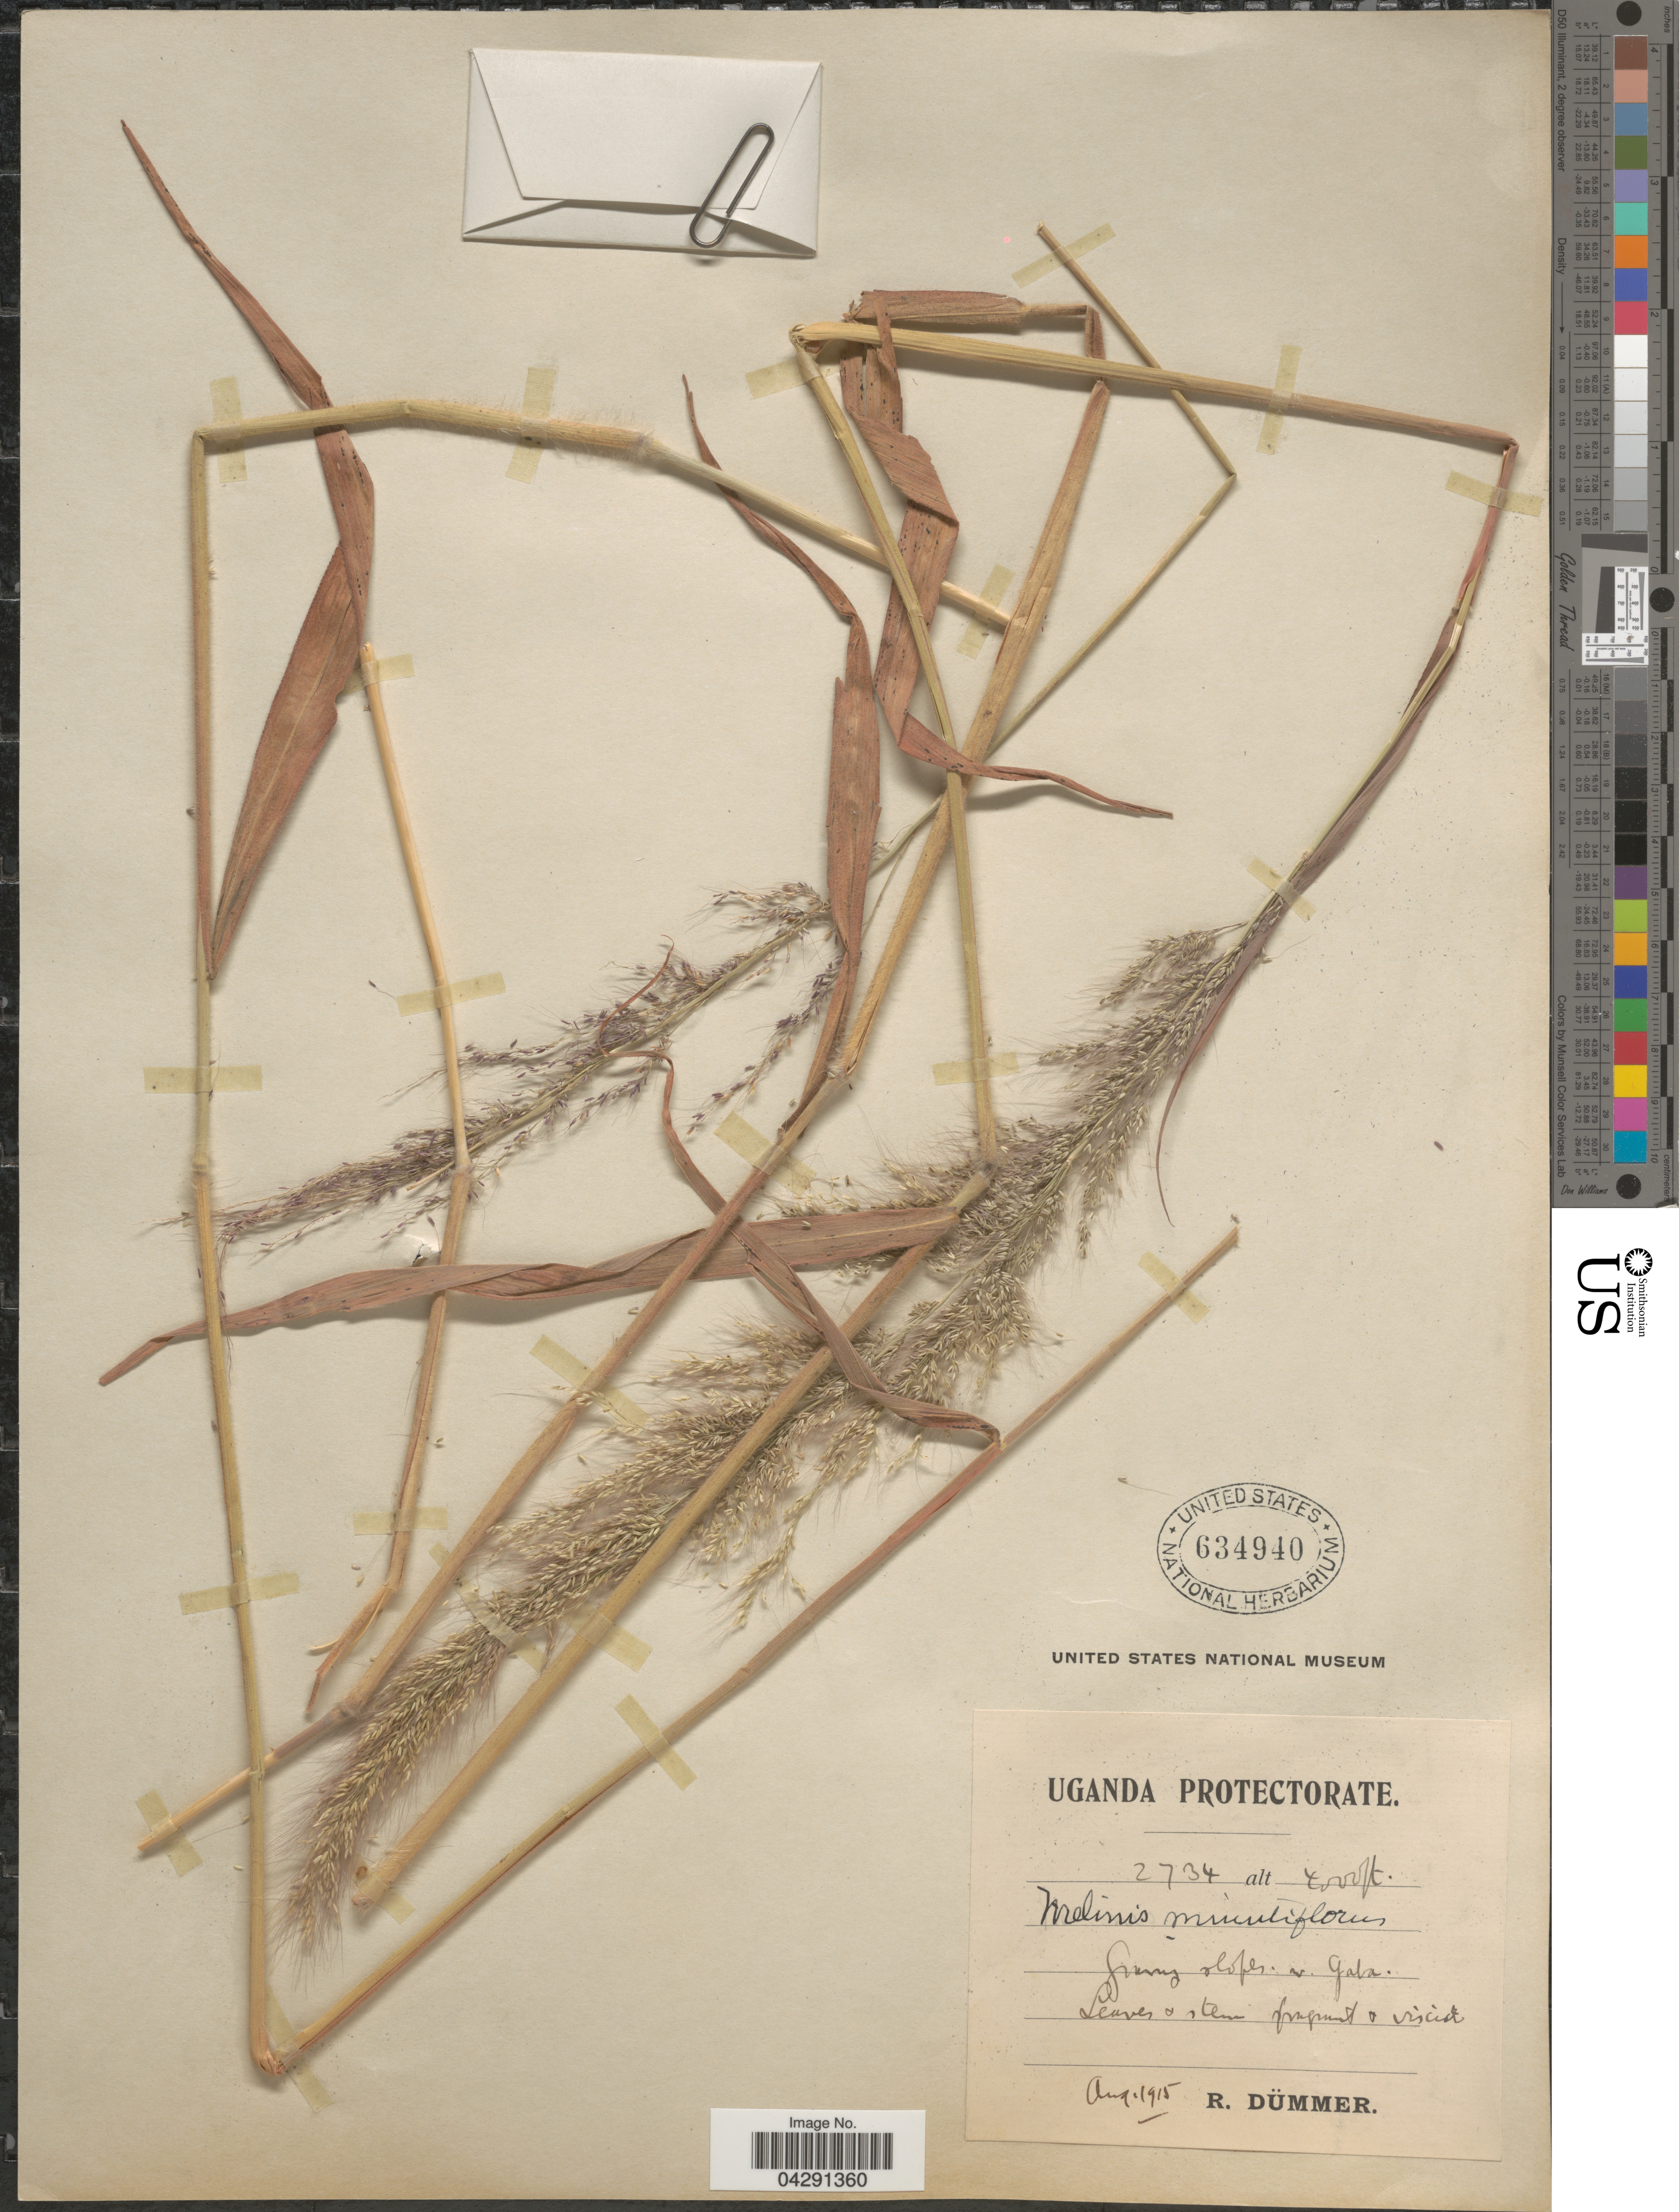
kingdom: Plantae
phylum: Tracheophyta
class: Liliopsida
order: Poales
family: Poaceae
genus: Melinis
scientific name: Melinis minutiflora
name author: P. Beauv.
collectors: R. A. Dümmer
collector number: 2734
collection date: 1915-08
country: Uganda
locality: Grassy slopes nr. Gaba.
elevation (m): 1219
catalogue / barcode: US 634940